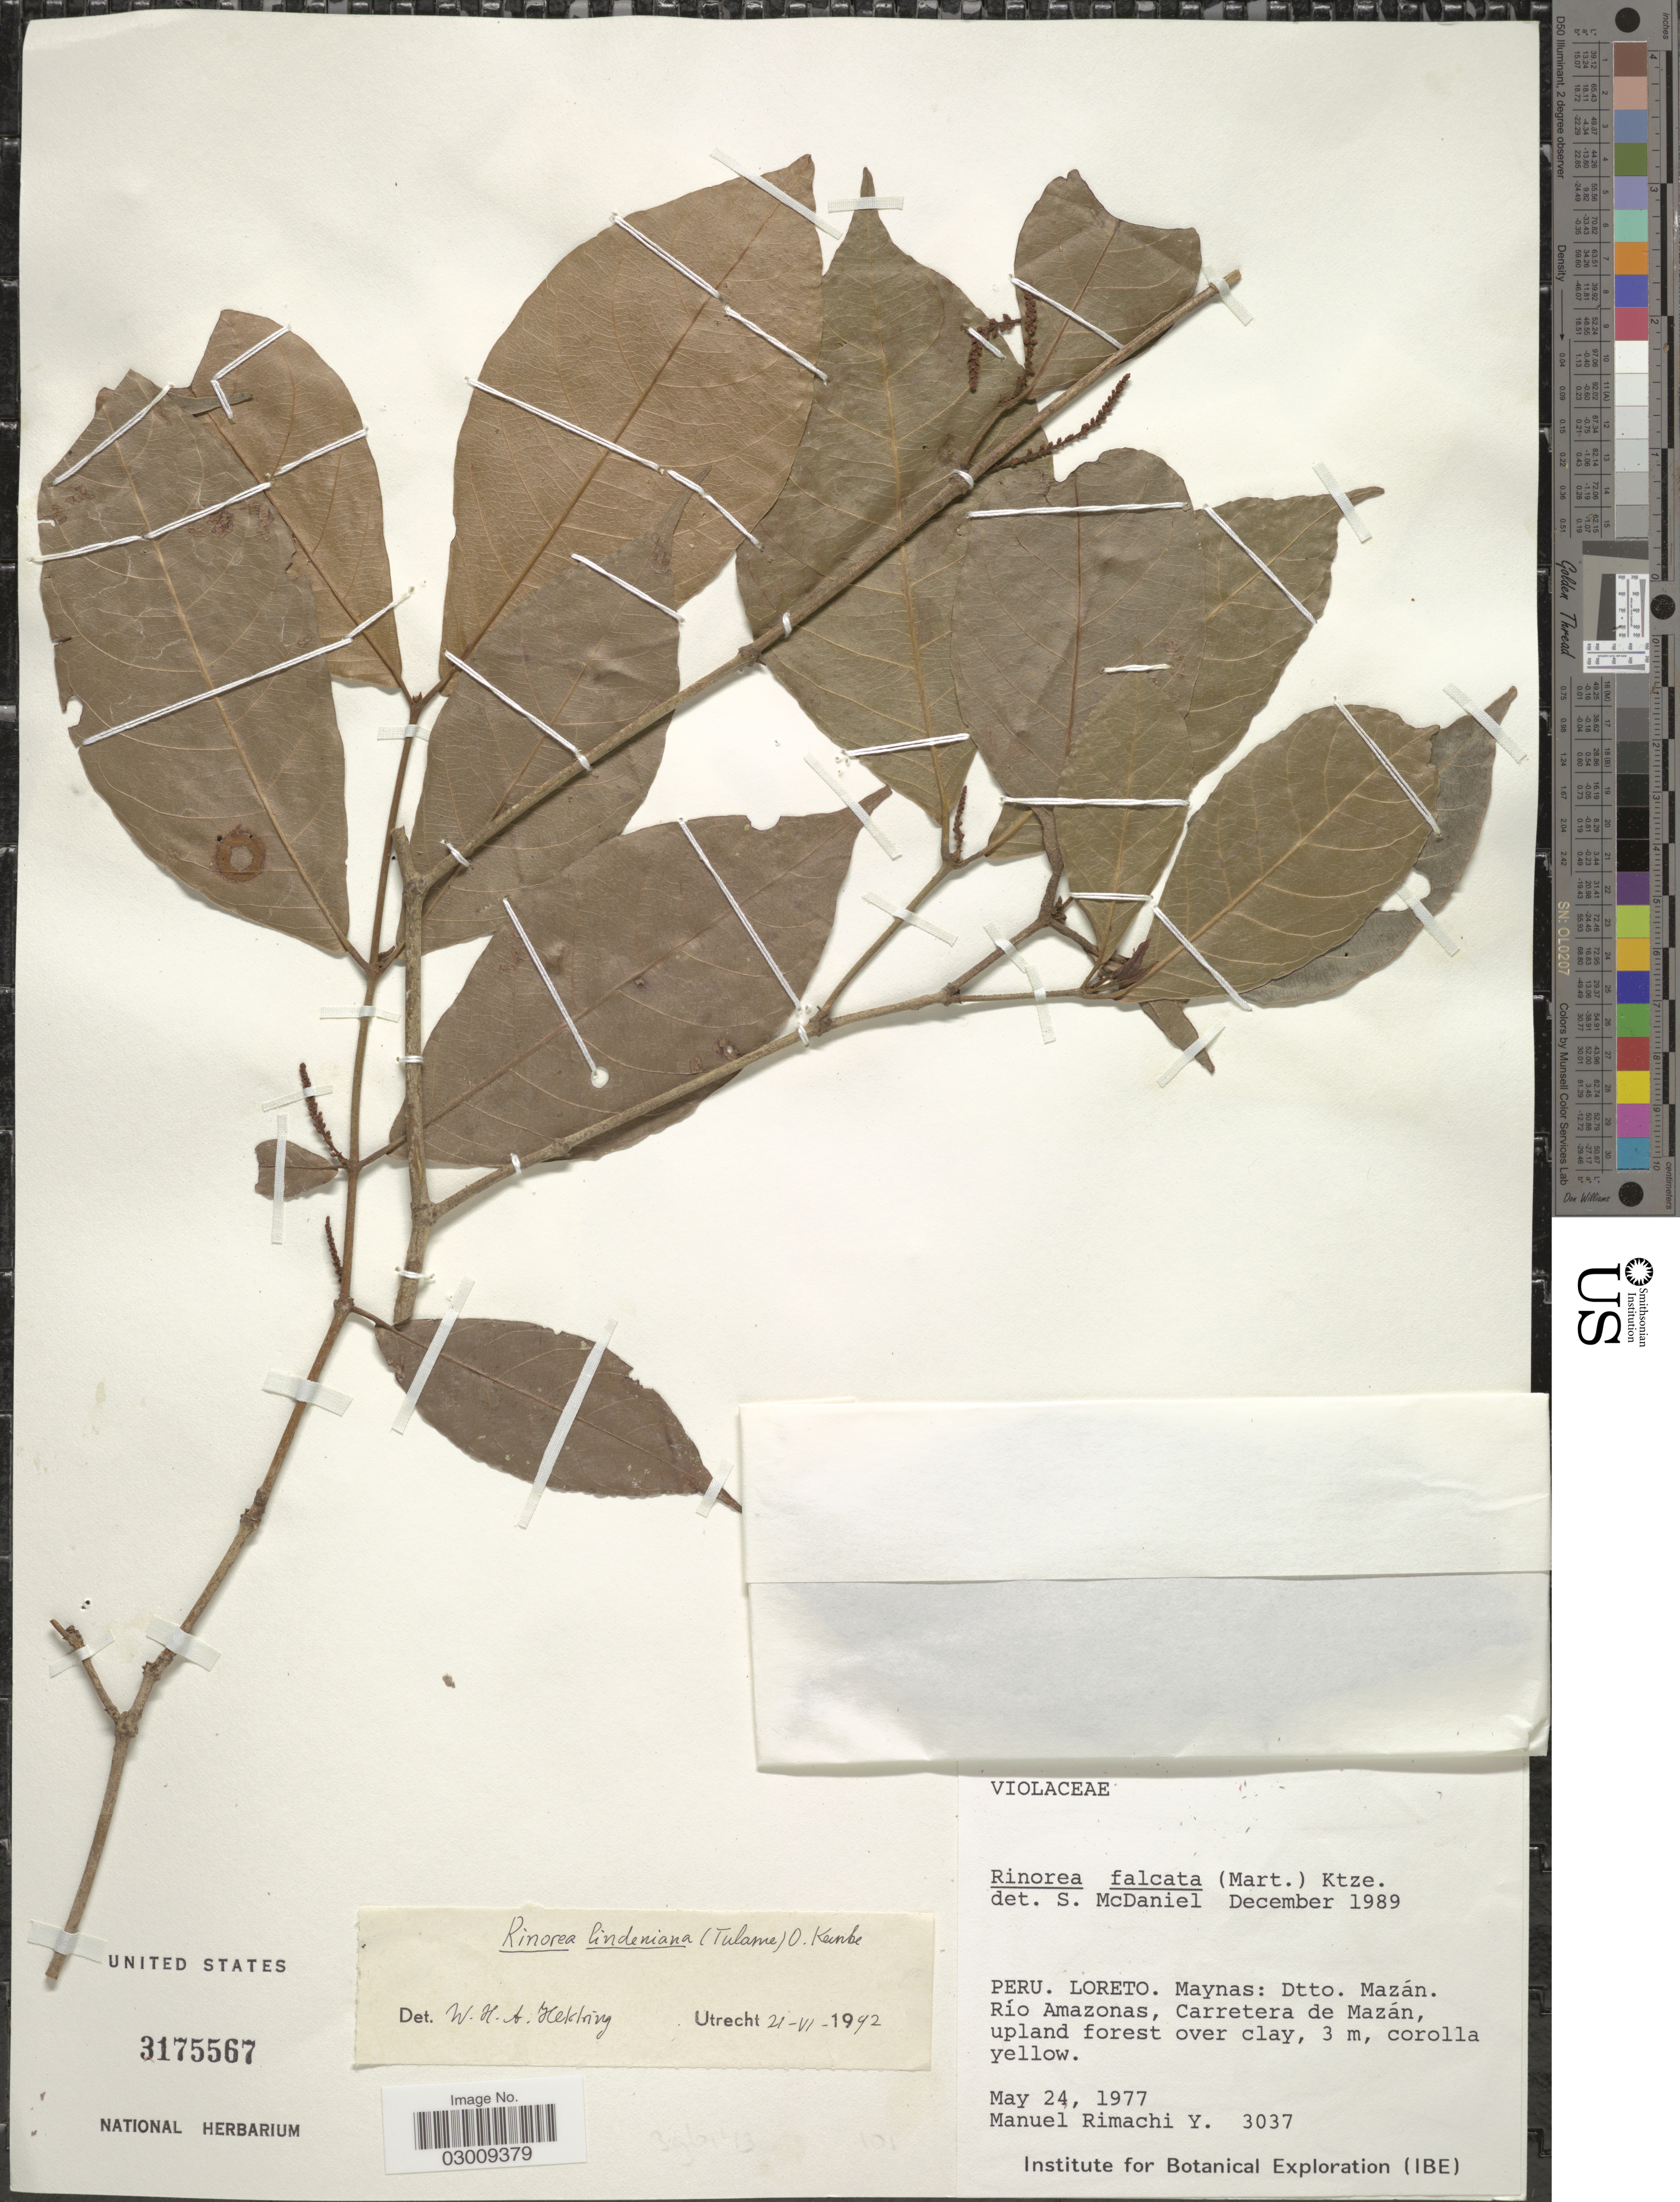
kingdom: Plantae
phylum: Tracheophyta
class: Magnoliopsida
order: Malpighiales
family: Violaceae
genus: Rinorea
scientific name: Rinorea lindeniana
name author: (Tul.) Kuntze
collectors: M. Rimachi Y.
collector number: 3037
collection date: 1977-05-24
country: Peru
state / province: Loreto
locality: Maynas: Dtto. Mazán. Río Amazonas, Carretera de Mazán.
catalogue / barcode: US 3175567